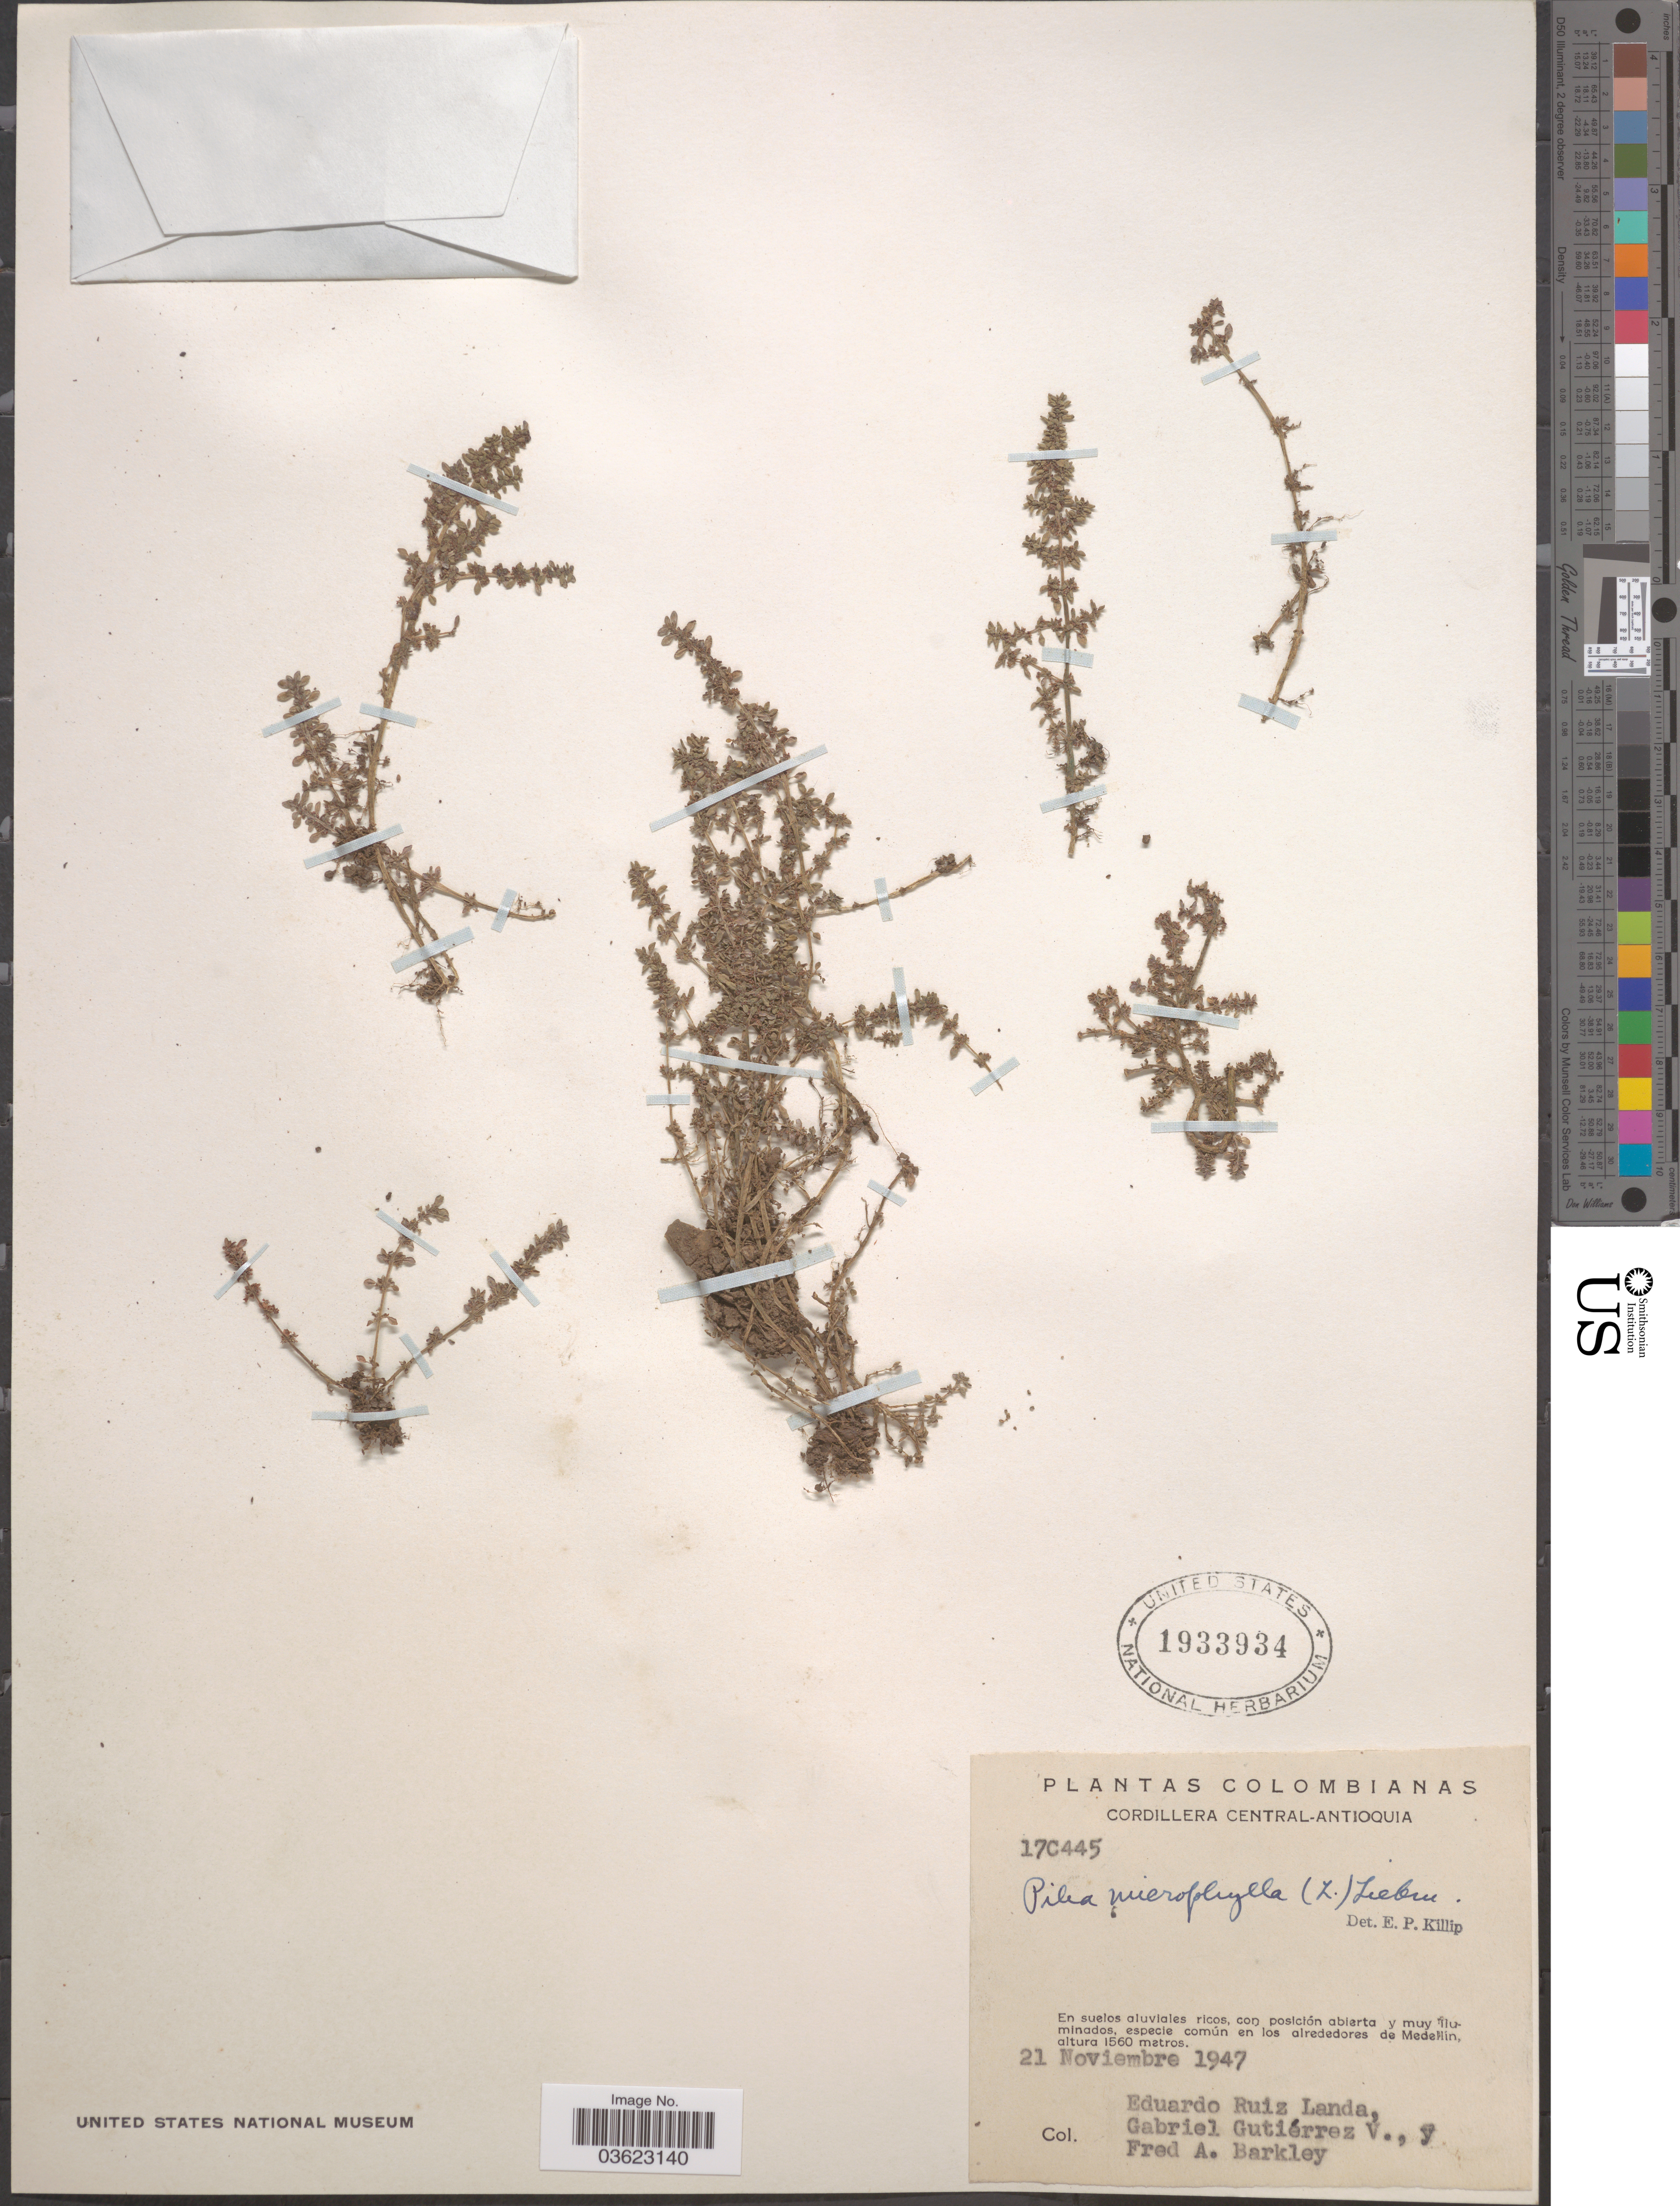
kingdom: Plantae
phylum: Tracheophyta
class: Magnoliopsida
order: Rosales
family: Urticaceae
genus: Pilea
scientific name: Pilea microphylla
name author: (L.) Liebm.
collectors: E. Ruiz Landa, G. Gutiérrez V. & F. A. Barkley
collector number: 17C445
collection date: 1947-11-21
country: Colombia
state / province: Antioquia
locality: Cordillera Central. En suelos aluviales ricos, con posición abierta y muy fluminados, especie común en los alrededores de Medellín.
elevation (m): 1560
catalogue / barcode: US 1933934